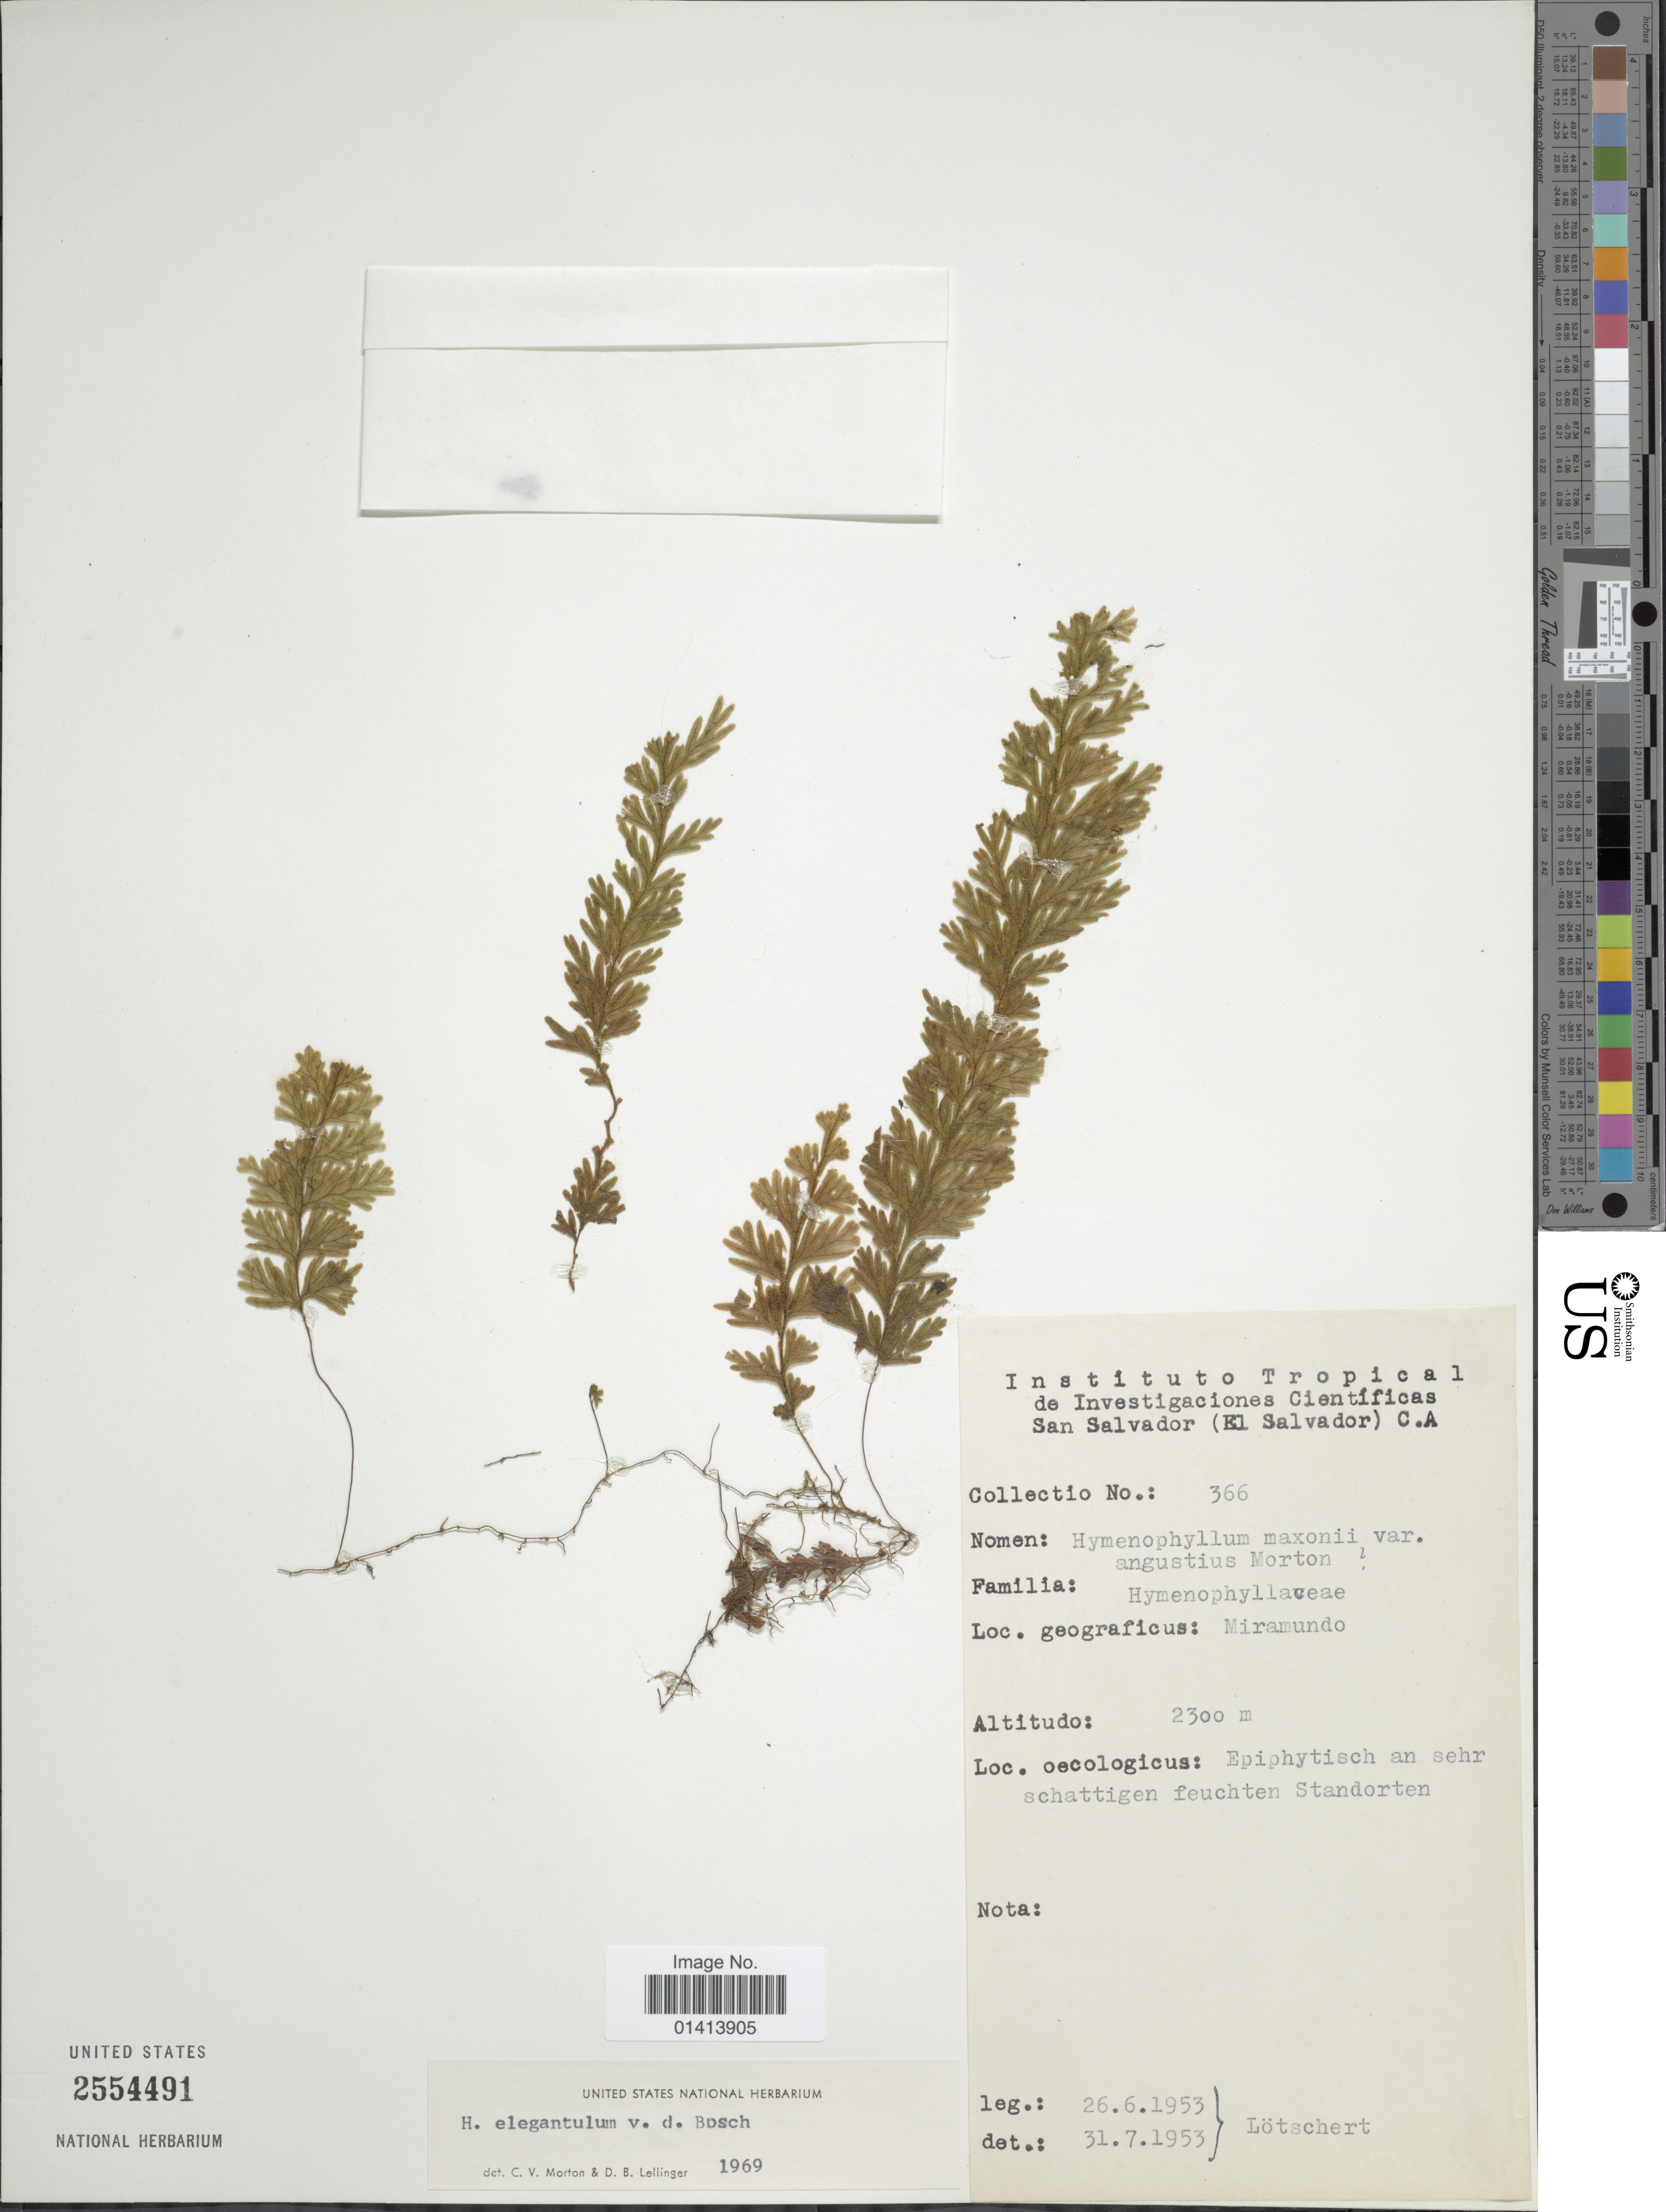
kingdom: Plantae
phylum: Tracheophyta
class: Polypodiopsida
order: Hymenophyllales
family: Hymenophyllaceae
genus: Hymenophyllum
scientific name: Hymenophyllum elegantulum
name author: Bosch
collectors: Lötschert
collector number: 366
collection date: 1953-06-26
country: El Salvador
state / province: San Salvador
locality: Miramundo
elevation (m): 2300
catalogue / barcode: US 2554491